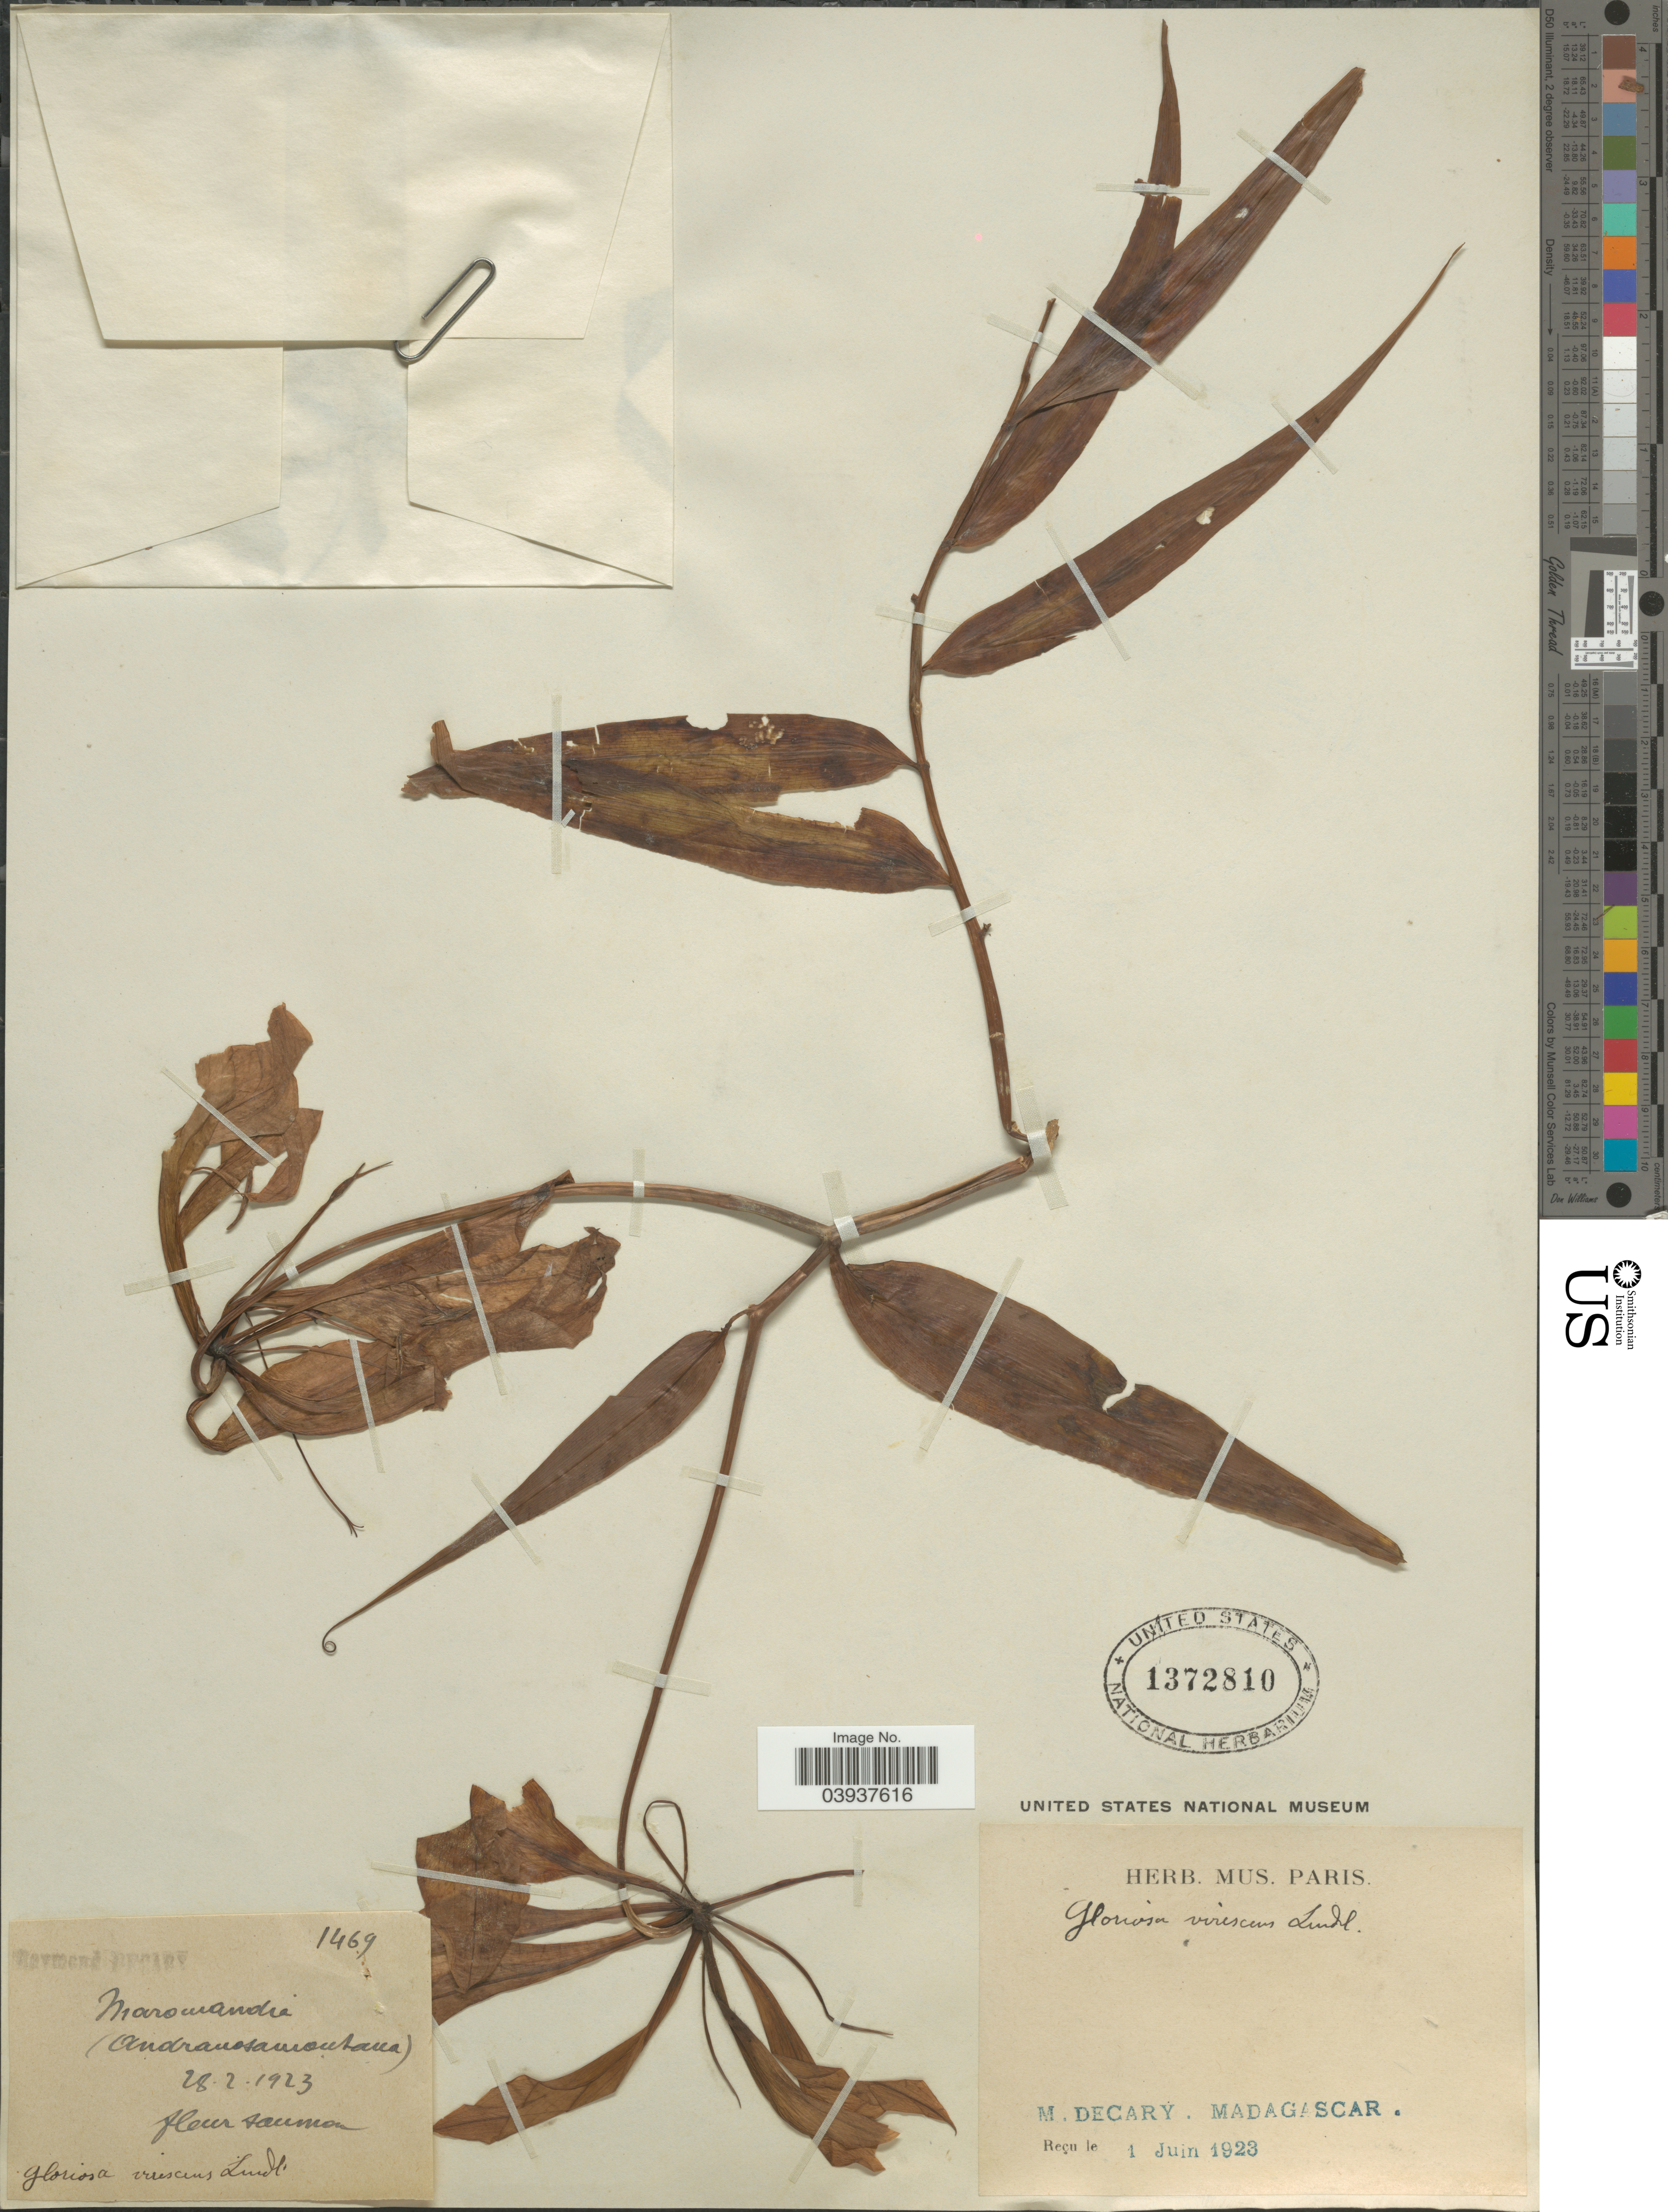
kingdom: Plantae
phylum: Tracheophyta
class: Liliopsida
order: Liliales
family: Colchicaceae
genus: Gloriosa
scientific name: Gloriosa virescens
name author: Lindl.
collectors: R. Decary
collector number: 1469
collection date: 1923-02-28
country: Madagascar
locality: Maromandia (Andranosamontana).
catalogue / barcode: US 1372810